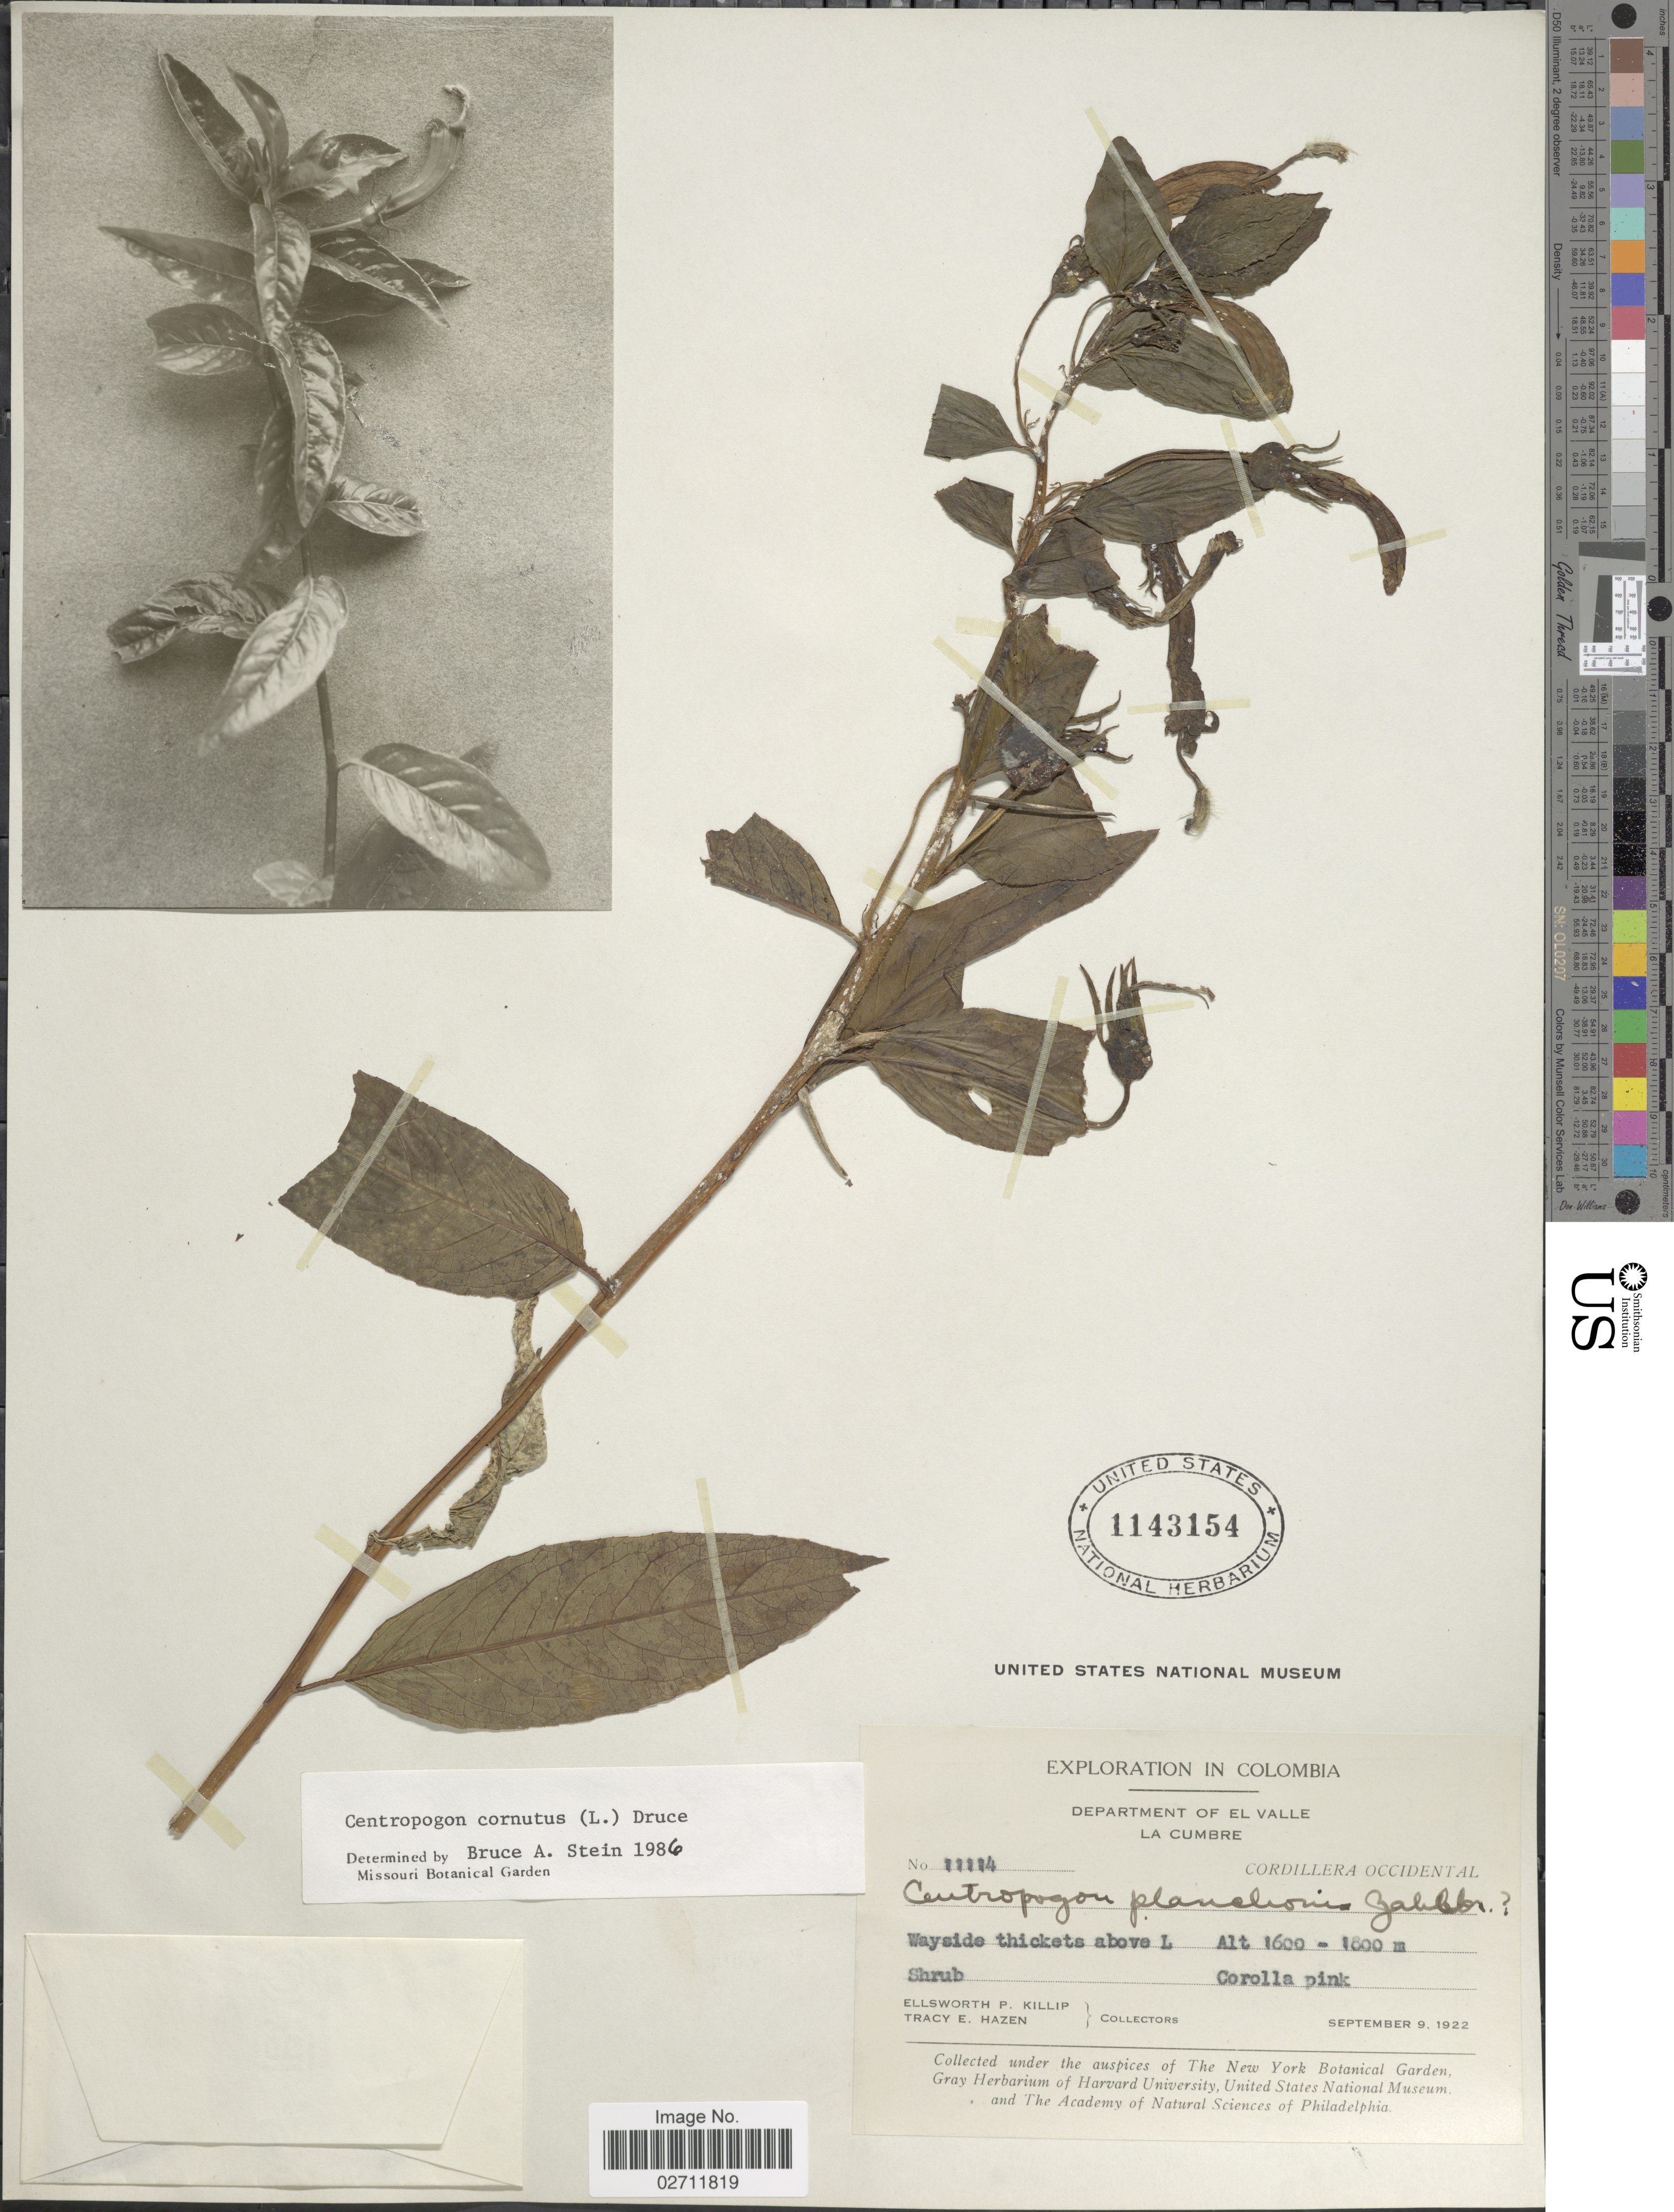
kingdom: Plantae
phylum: Tracheophyta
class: Magnoliopsida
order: Asterales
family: Campanulaceae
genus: Centropogon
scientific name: Centropogon cornutus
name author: (L.) Druce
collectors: E. P. Killip & T. E. Hazen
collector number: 11114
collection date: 1922-09-09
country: Colombia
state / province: Valle del Cauca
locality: Department of El Valle. La Cumbre. Cordillera Occidental. Wayside above thickets above L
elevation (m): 1600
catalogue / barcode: US 1143154